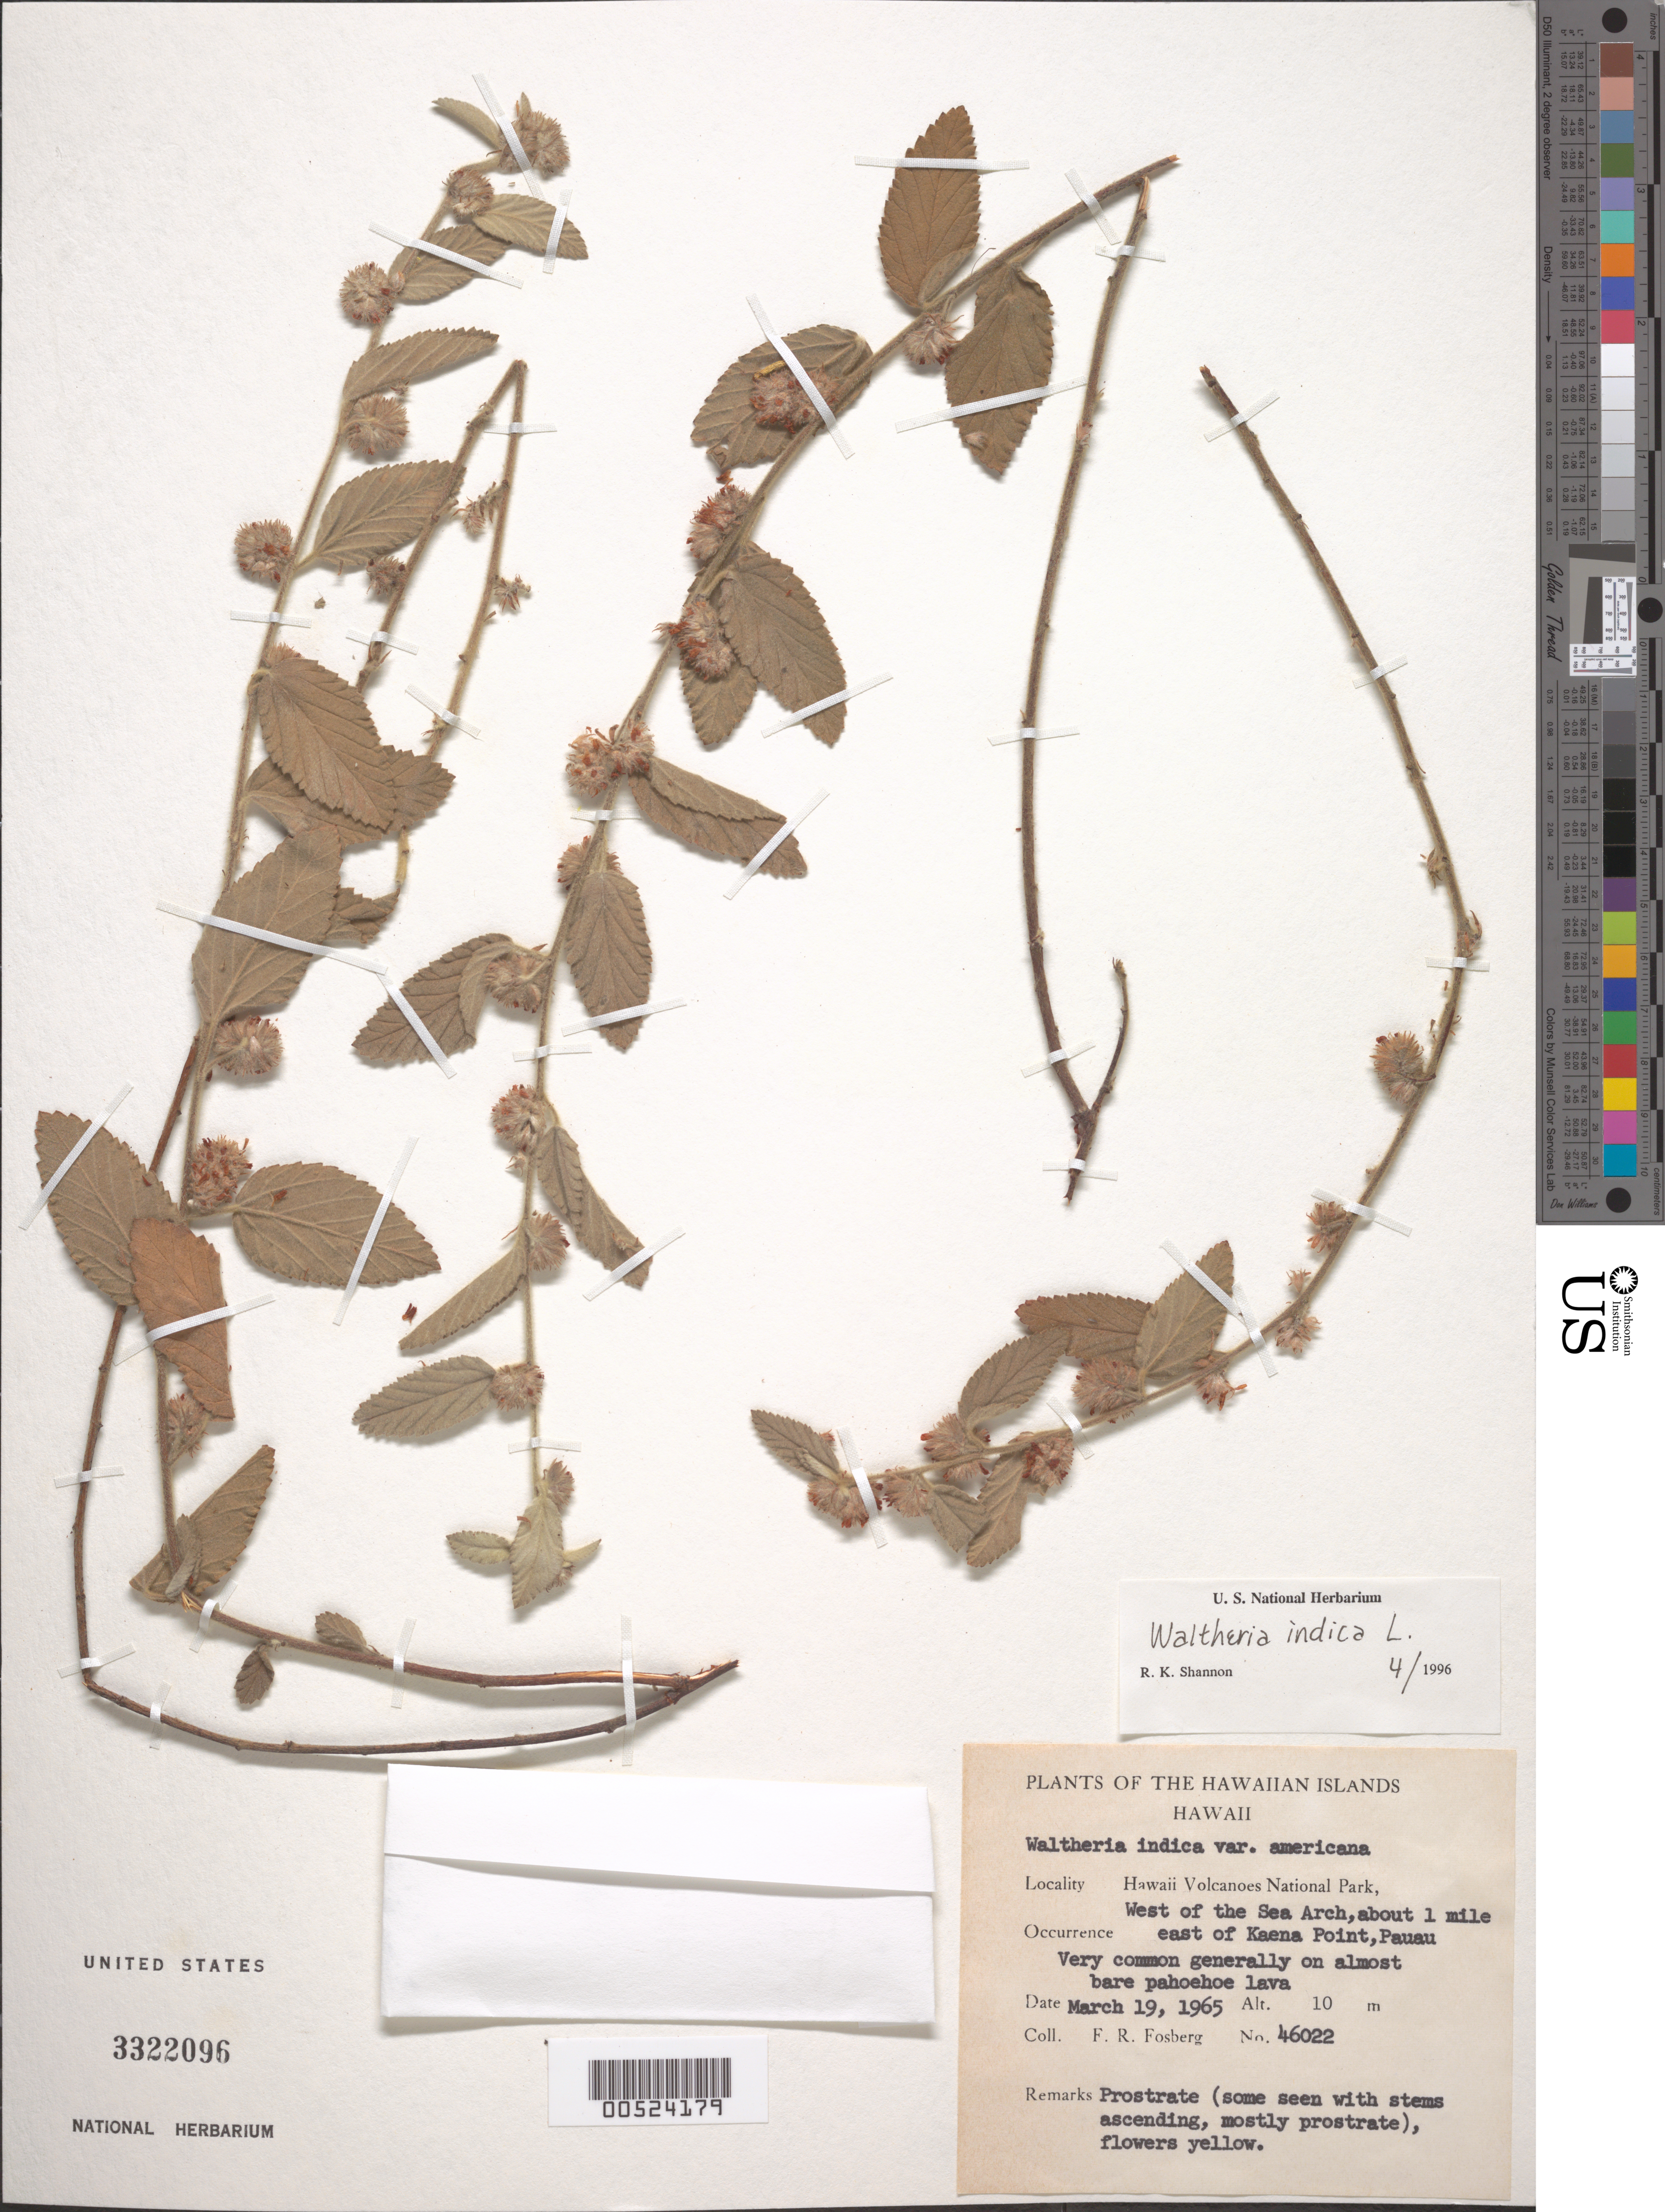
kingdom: Plantae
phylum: Tracheophyta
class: Magnoliopsida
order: Malvales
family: Malvaceae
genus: Waltheria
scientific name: Waltheria indica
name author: L.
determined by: Shannon, R. K., (UNITED STATES)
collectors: F. R. Fosberg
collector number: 46022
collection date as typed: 19 Mar 1965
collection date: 1965-03-19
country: United States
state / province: Hawaii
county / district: Hawaii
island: Hawaii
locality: Hawaii Volcanoes National Park, W of the Sea Arch, ca 1 mi E of Kaena Point, Pauau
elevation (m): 10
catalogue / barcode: US 3322096